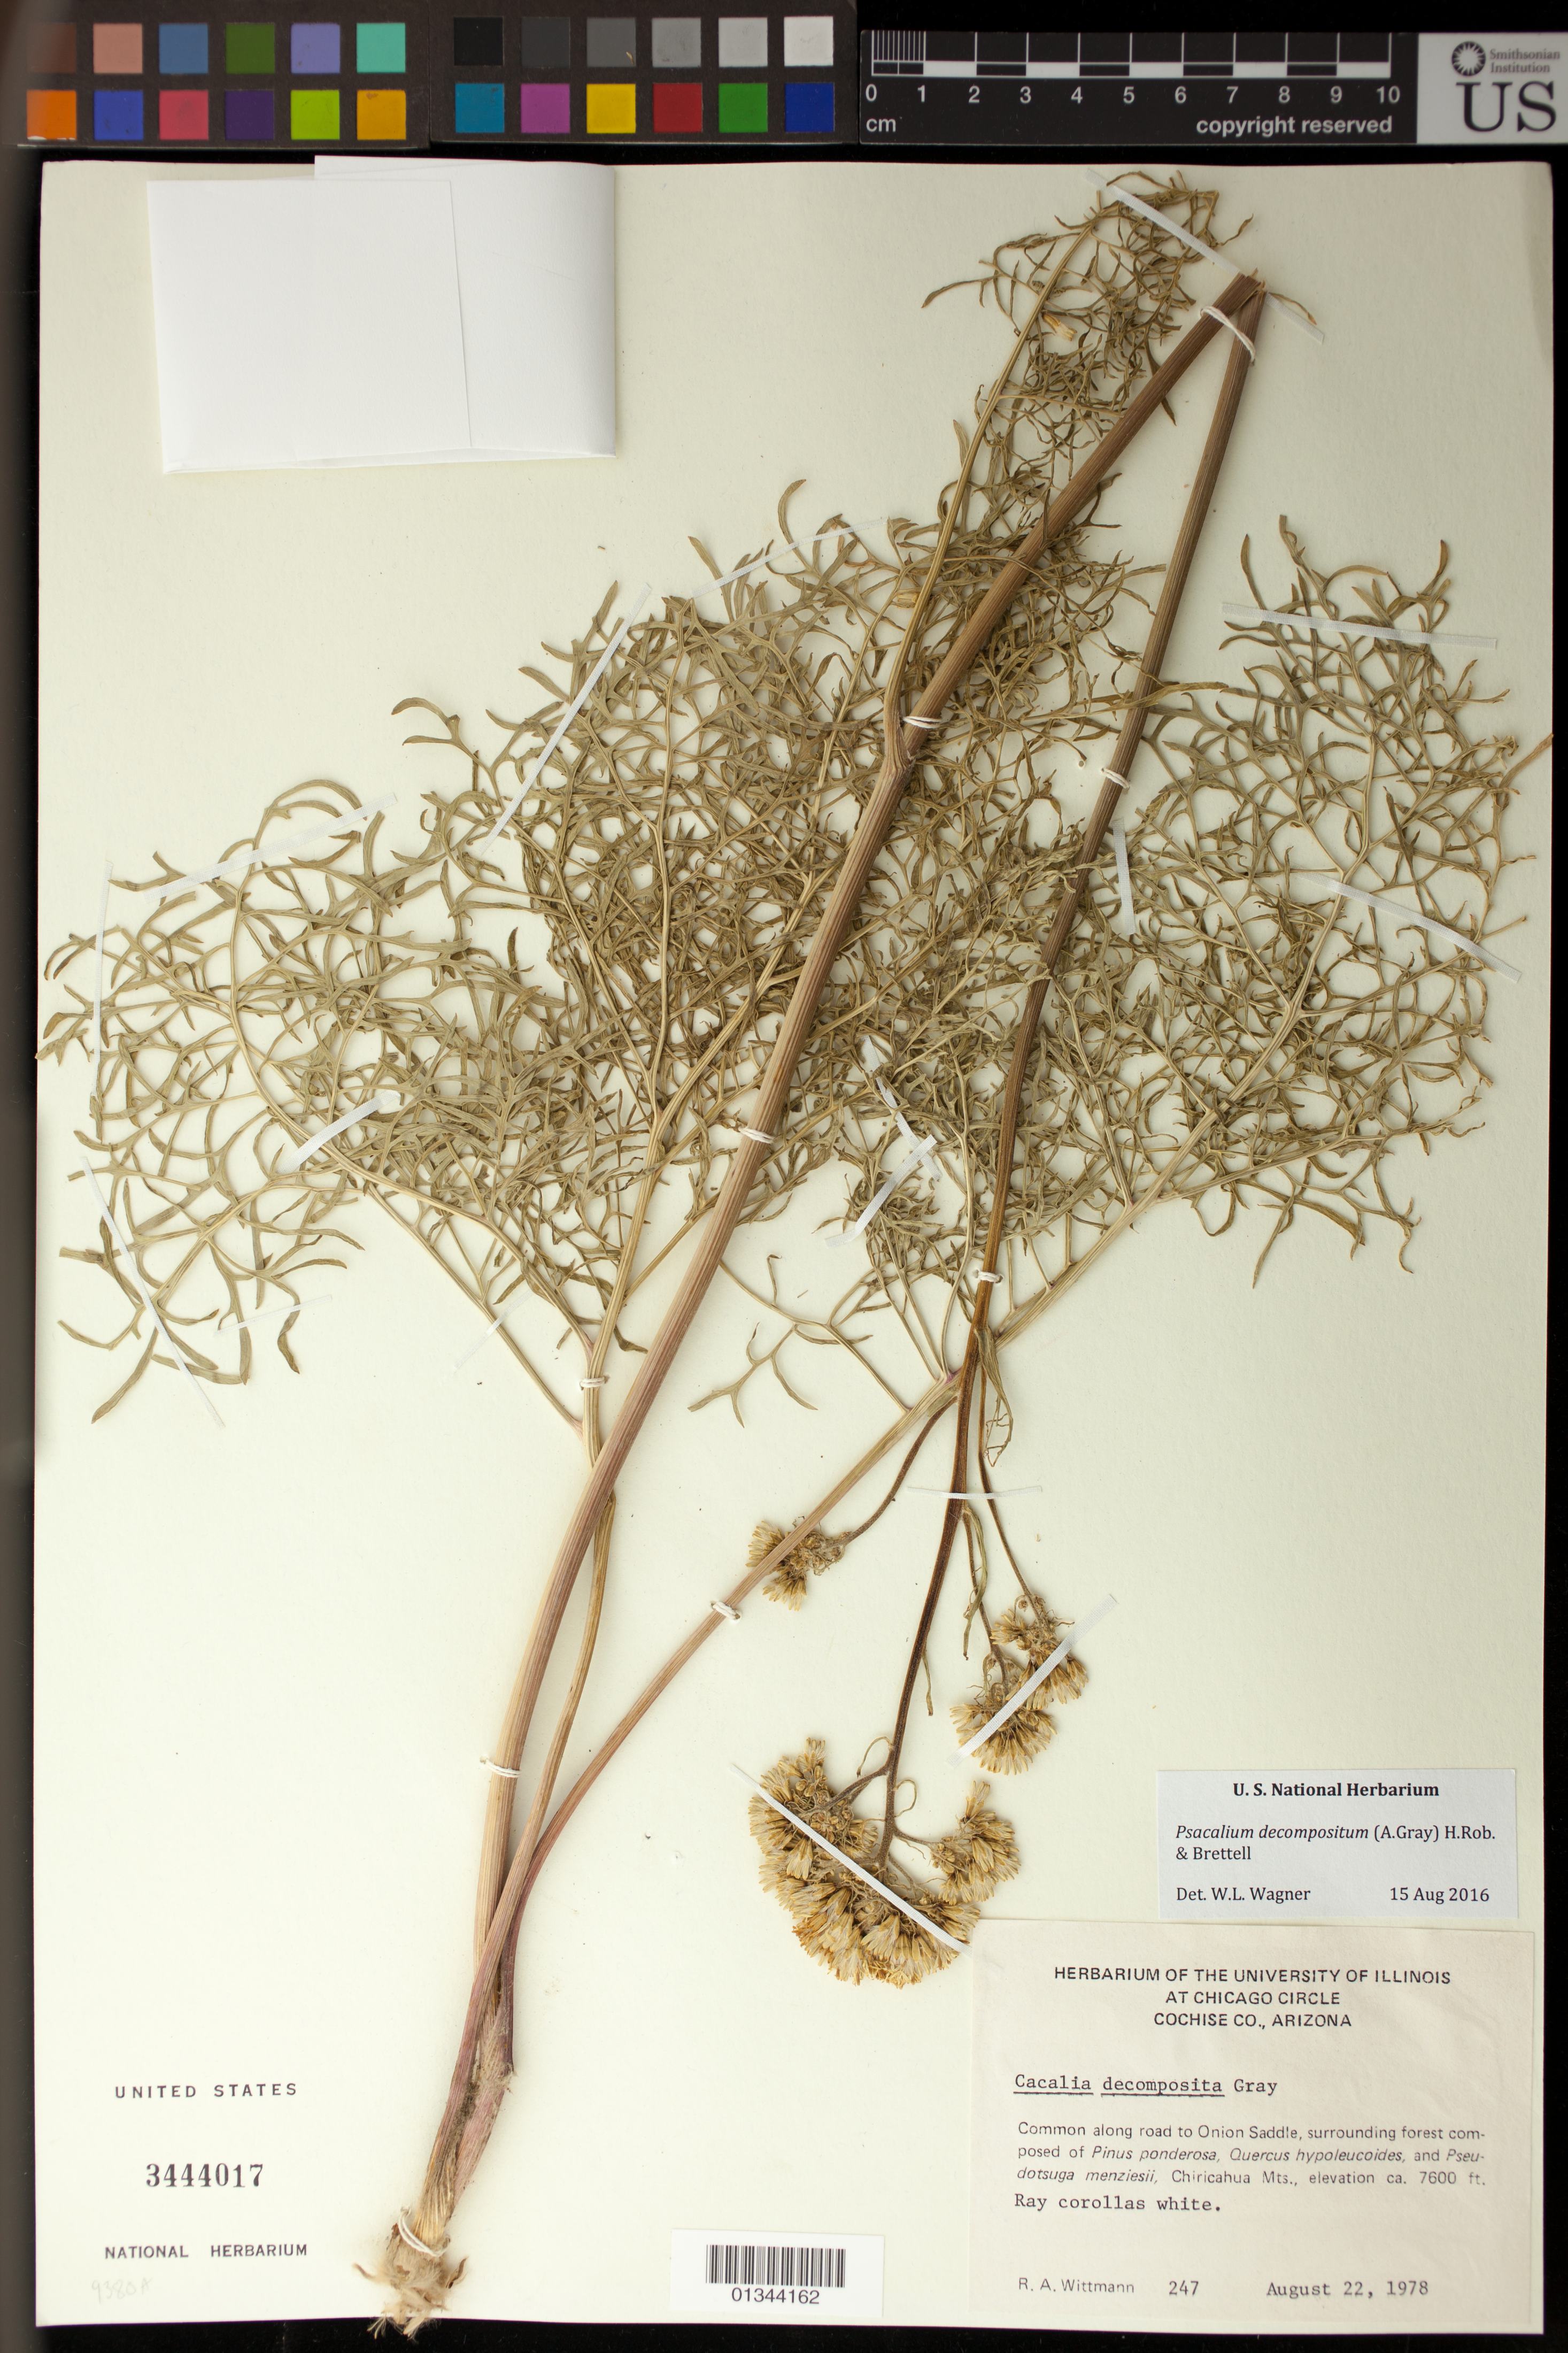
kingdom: Plantae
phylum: Tracheophyta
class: Magnoliopsida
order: Asterales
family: Asteraceae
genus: Psacalium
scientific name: Psacalium decompositum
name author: (A. Gray) H. Rob. & Brettell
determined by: Wagner, W. L., (BOT), Smithsonian Institution - National Museum of Natural History (UNITED STATES)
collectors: R. Wittmann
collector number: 247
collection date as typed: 22 Aug 1978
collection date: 1978-08-22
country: United States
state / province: Arizona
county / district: Cochise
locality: Chiricahua Mts.; along Rd. to Onion Saddle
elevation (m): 2316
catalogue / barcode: US 3444017